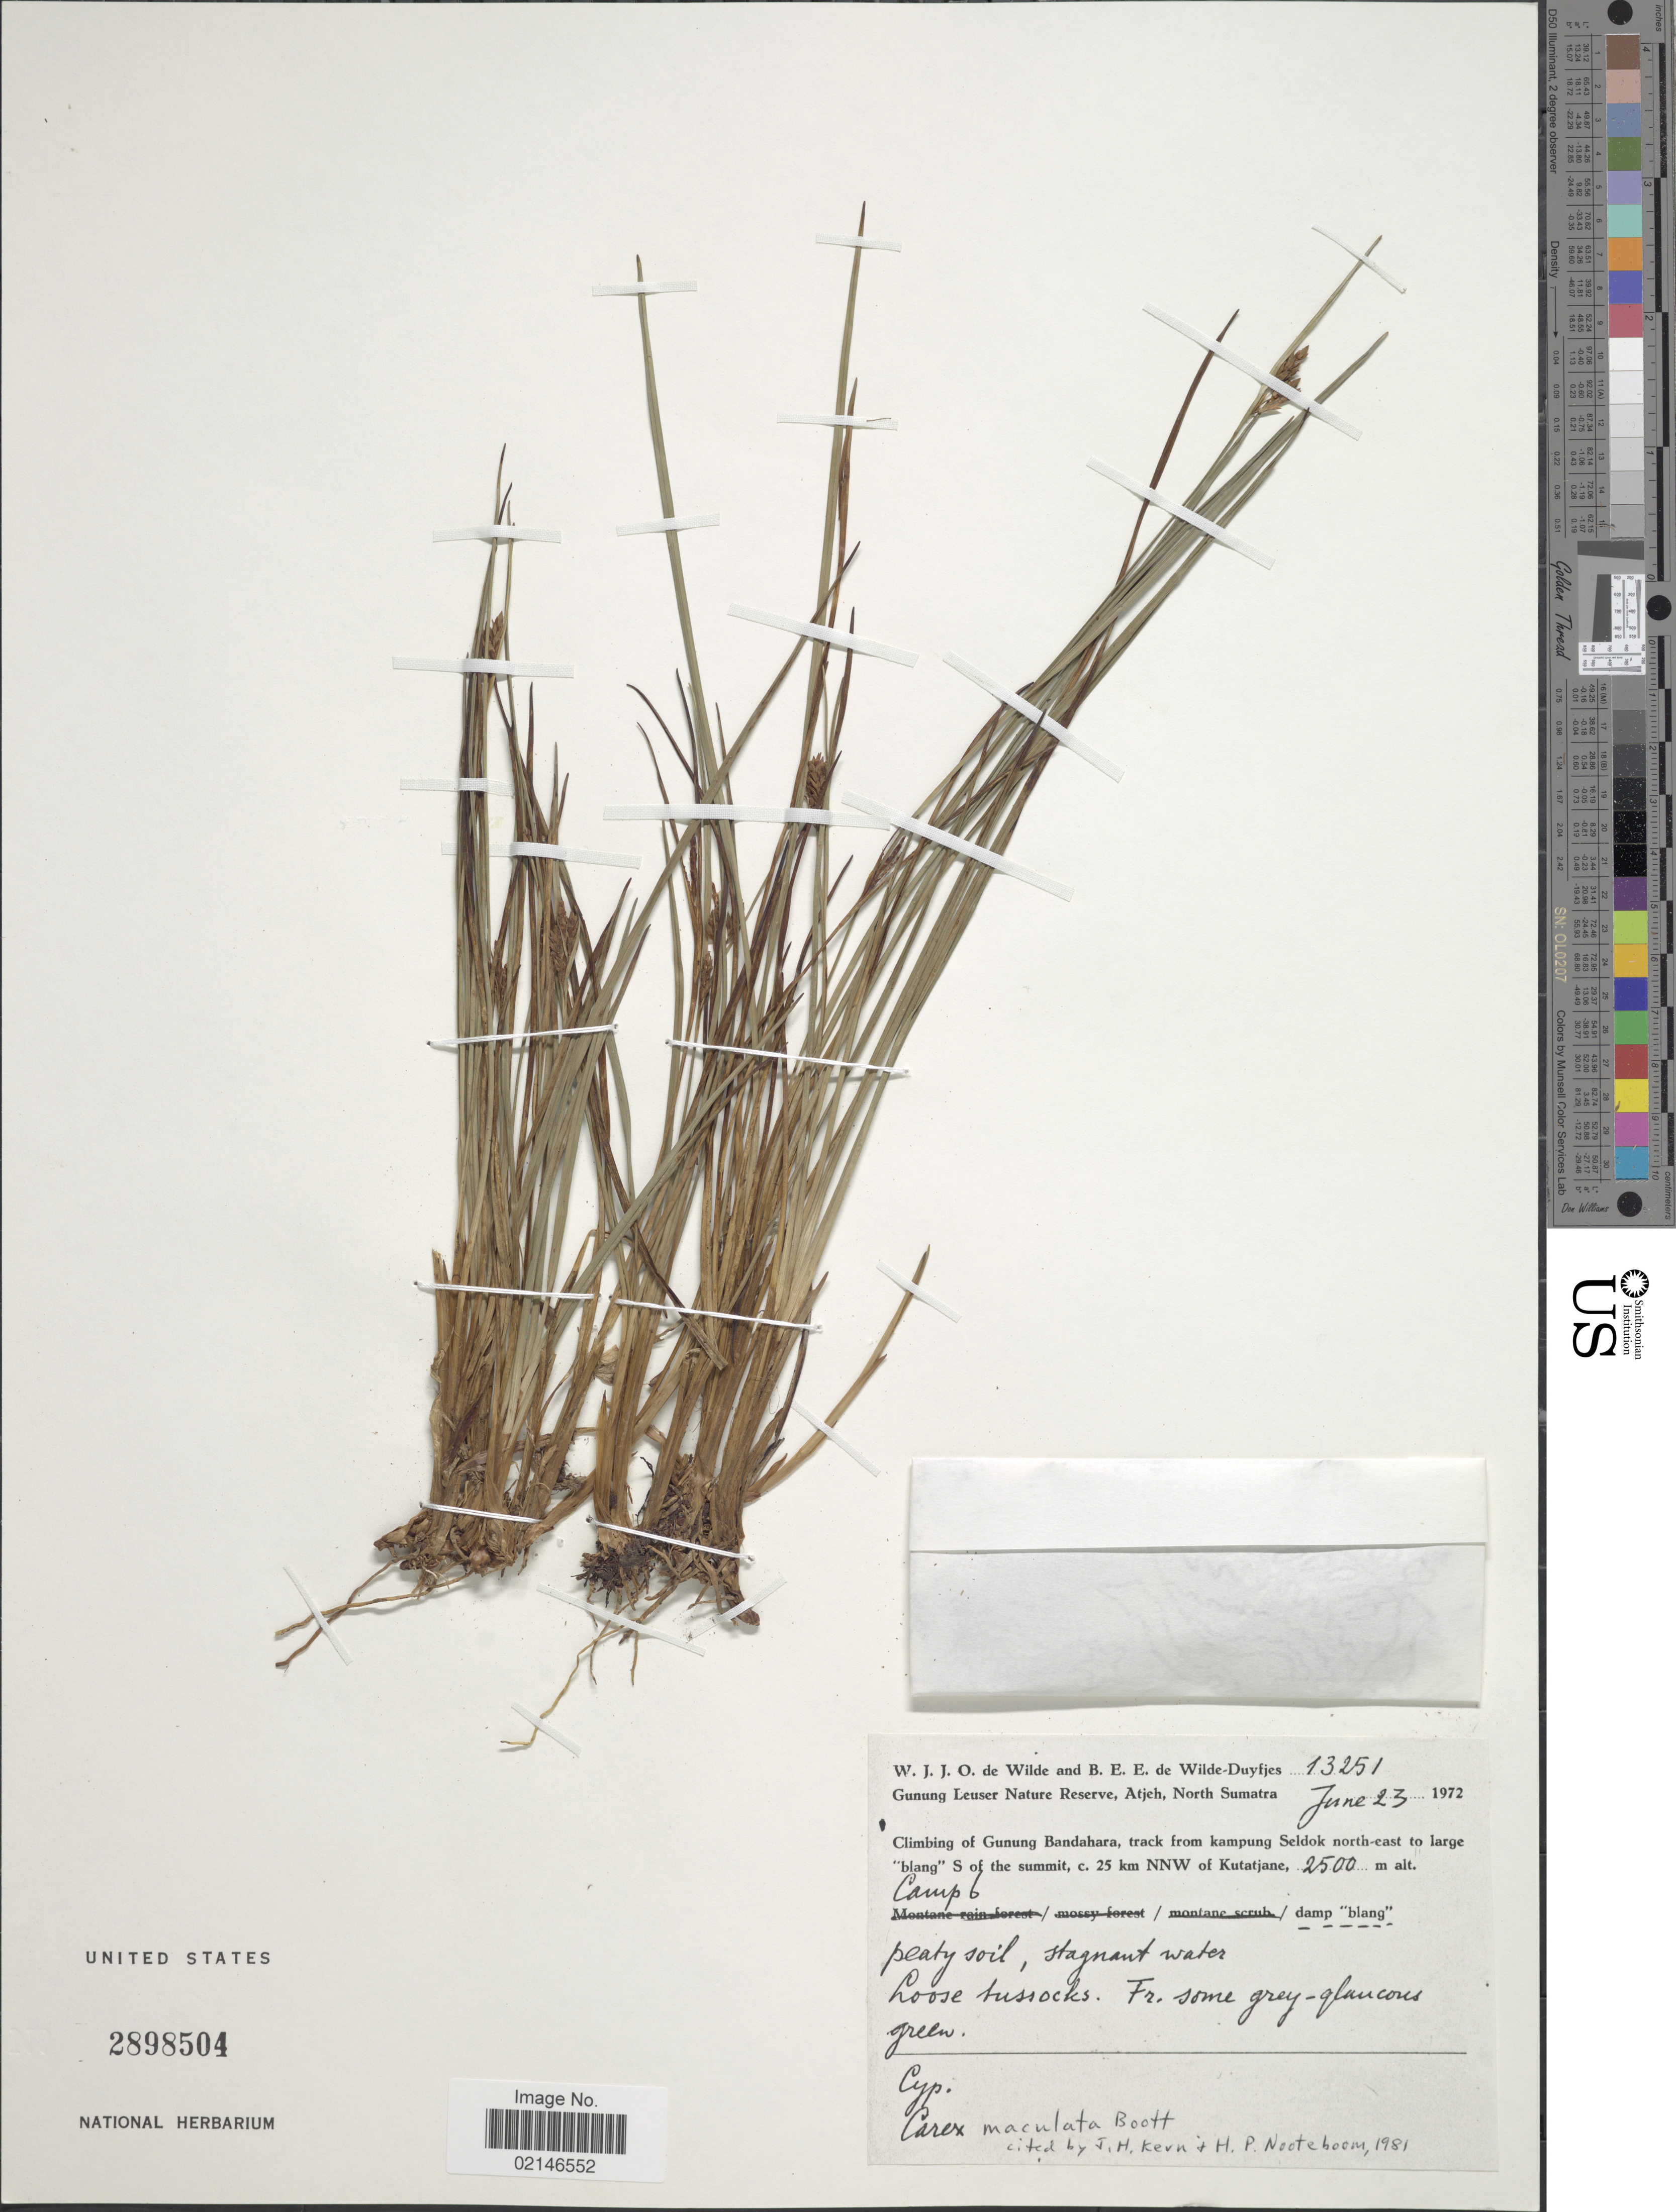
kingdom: Plantae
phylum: Tracheophyta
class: Liliopsida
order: Poales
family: Cyperaceae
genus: Carex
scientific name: Carex maculata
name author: Boott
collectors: W. J. de Wilde & B. E. de Wilde-Duyfjes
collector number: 13251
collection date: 1972-06-23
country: Indonesia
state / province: Sumatra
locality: Gunung Leuser Nature Reserve, Atjeh, North Sumatra, Climbing of Gunung Bandahara, track from kampung Seldok north-east to large "blang" S of the summit, c. 25 km NNW of Kutatjane, Camp 6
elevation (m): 2500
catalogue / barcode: US 2898504